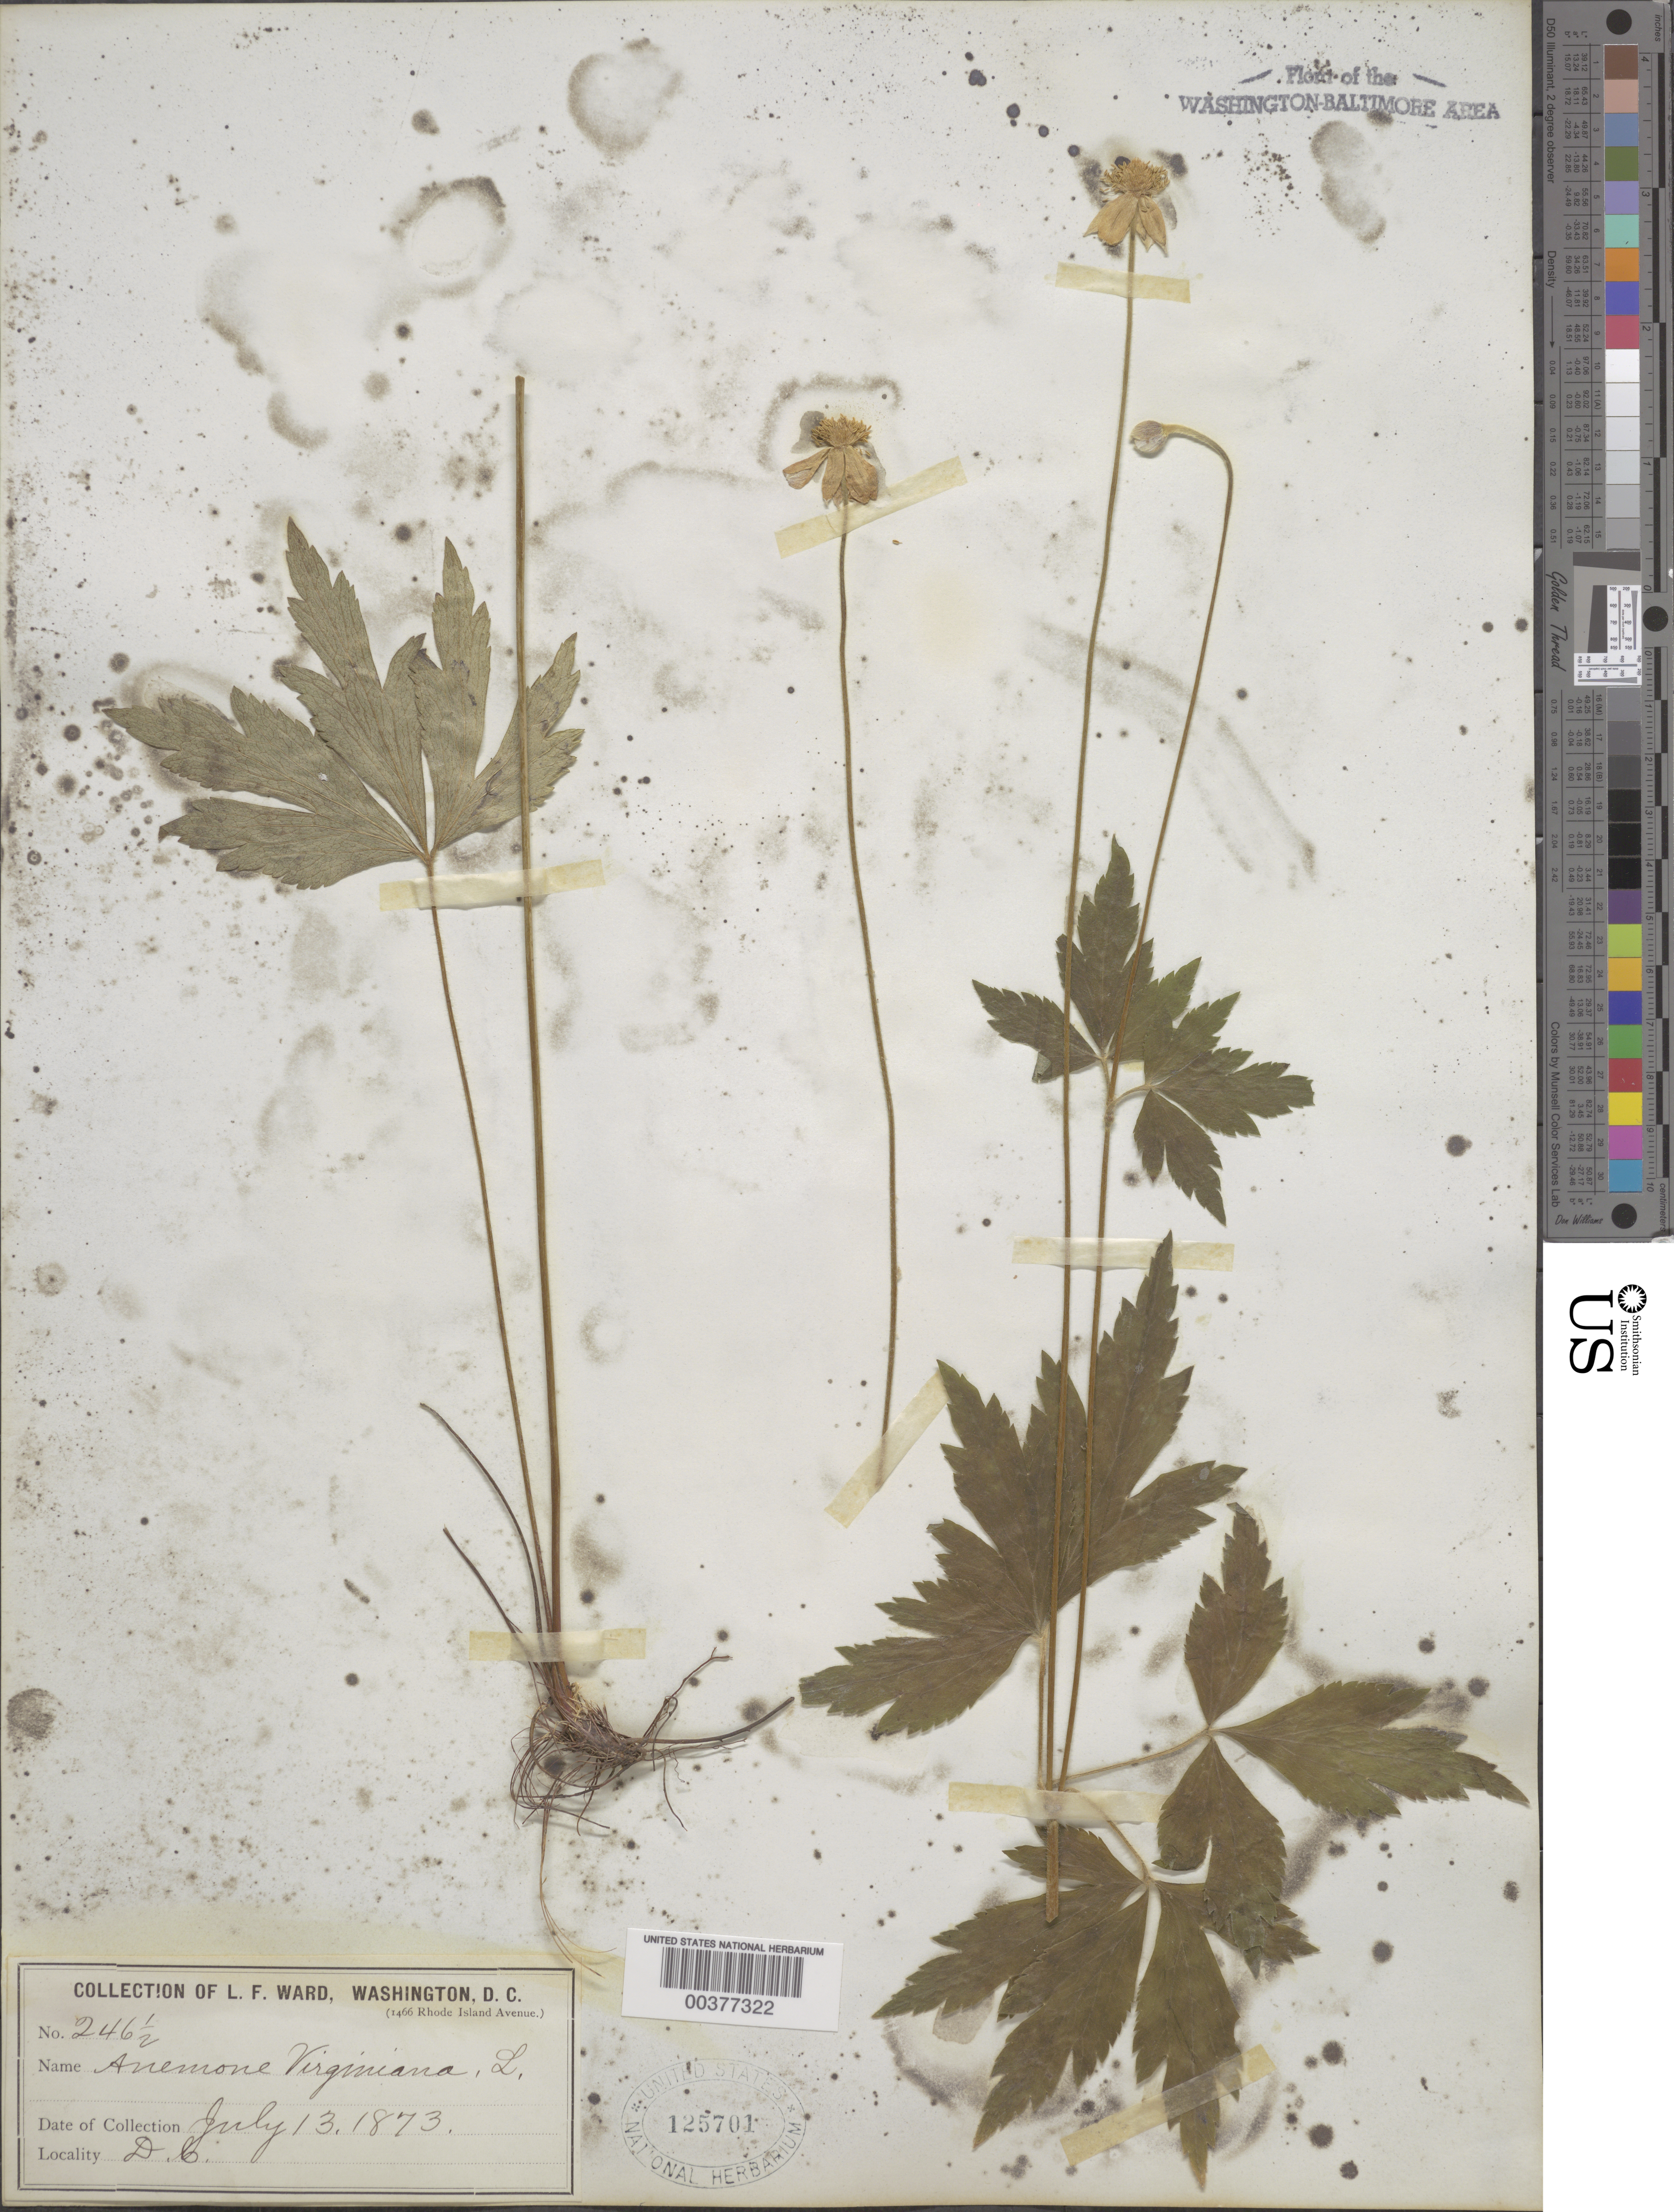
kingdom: Plantae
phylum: Tracheophyta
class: Magnoliopsida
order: Ranunculales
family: Ranunculaceae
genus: Anemone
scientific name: Anemone virginiana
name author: L.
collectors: L. F. Ward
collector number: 246.5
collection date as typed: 13 Jul 1873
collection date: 1873-07-13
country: United States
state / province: District of Columbia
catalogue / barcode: US 125701